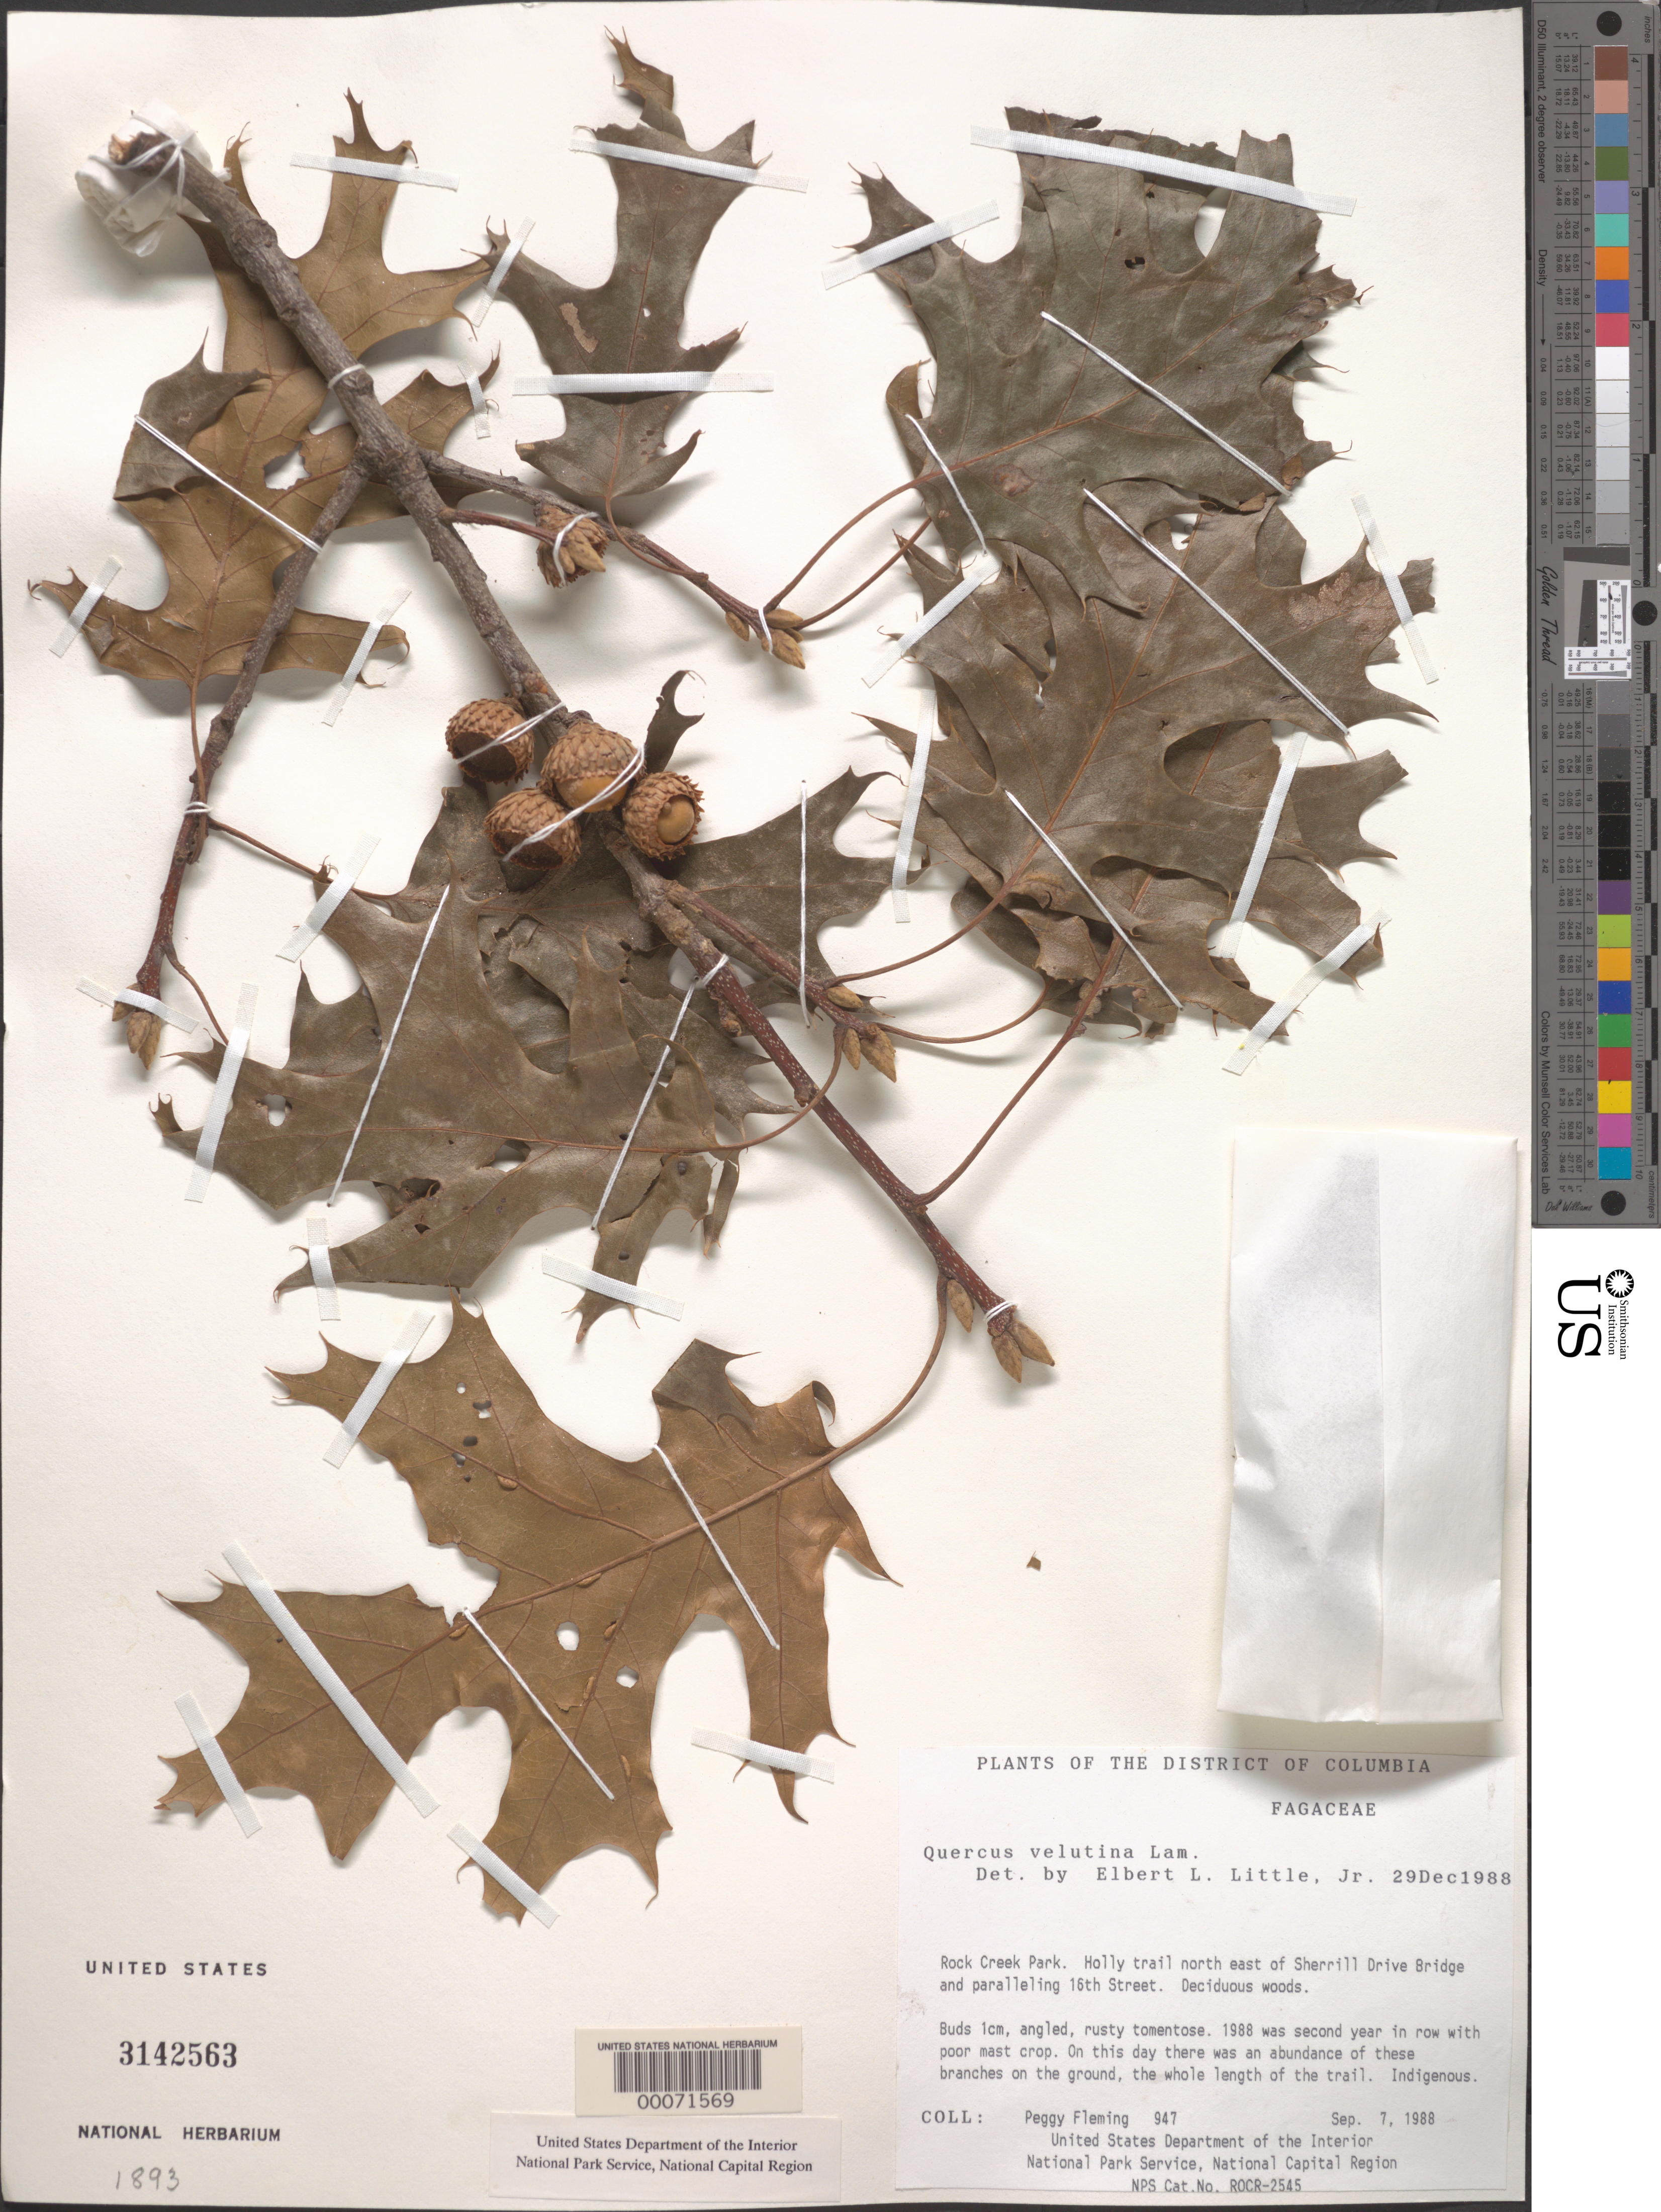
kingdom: Plantae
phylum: Tracheophyta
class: Magnoliopsida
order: Fagales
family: Fagaceae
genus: Quercus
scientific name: Quercus velutina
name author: Lam.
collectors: P. Fleming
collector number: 947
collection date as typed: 07 Sep 1988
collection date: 1988-09-07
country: United States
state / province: District of Columbia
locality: Rock Creek Park, NE of Sherrill Drive Bridge Rock Creek Park and vicinity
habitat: Deciduous woods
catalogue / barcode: US 3142563